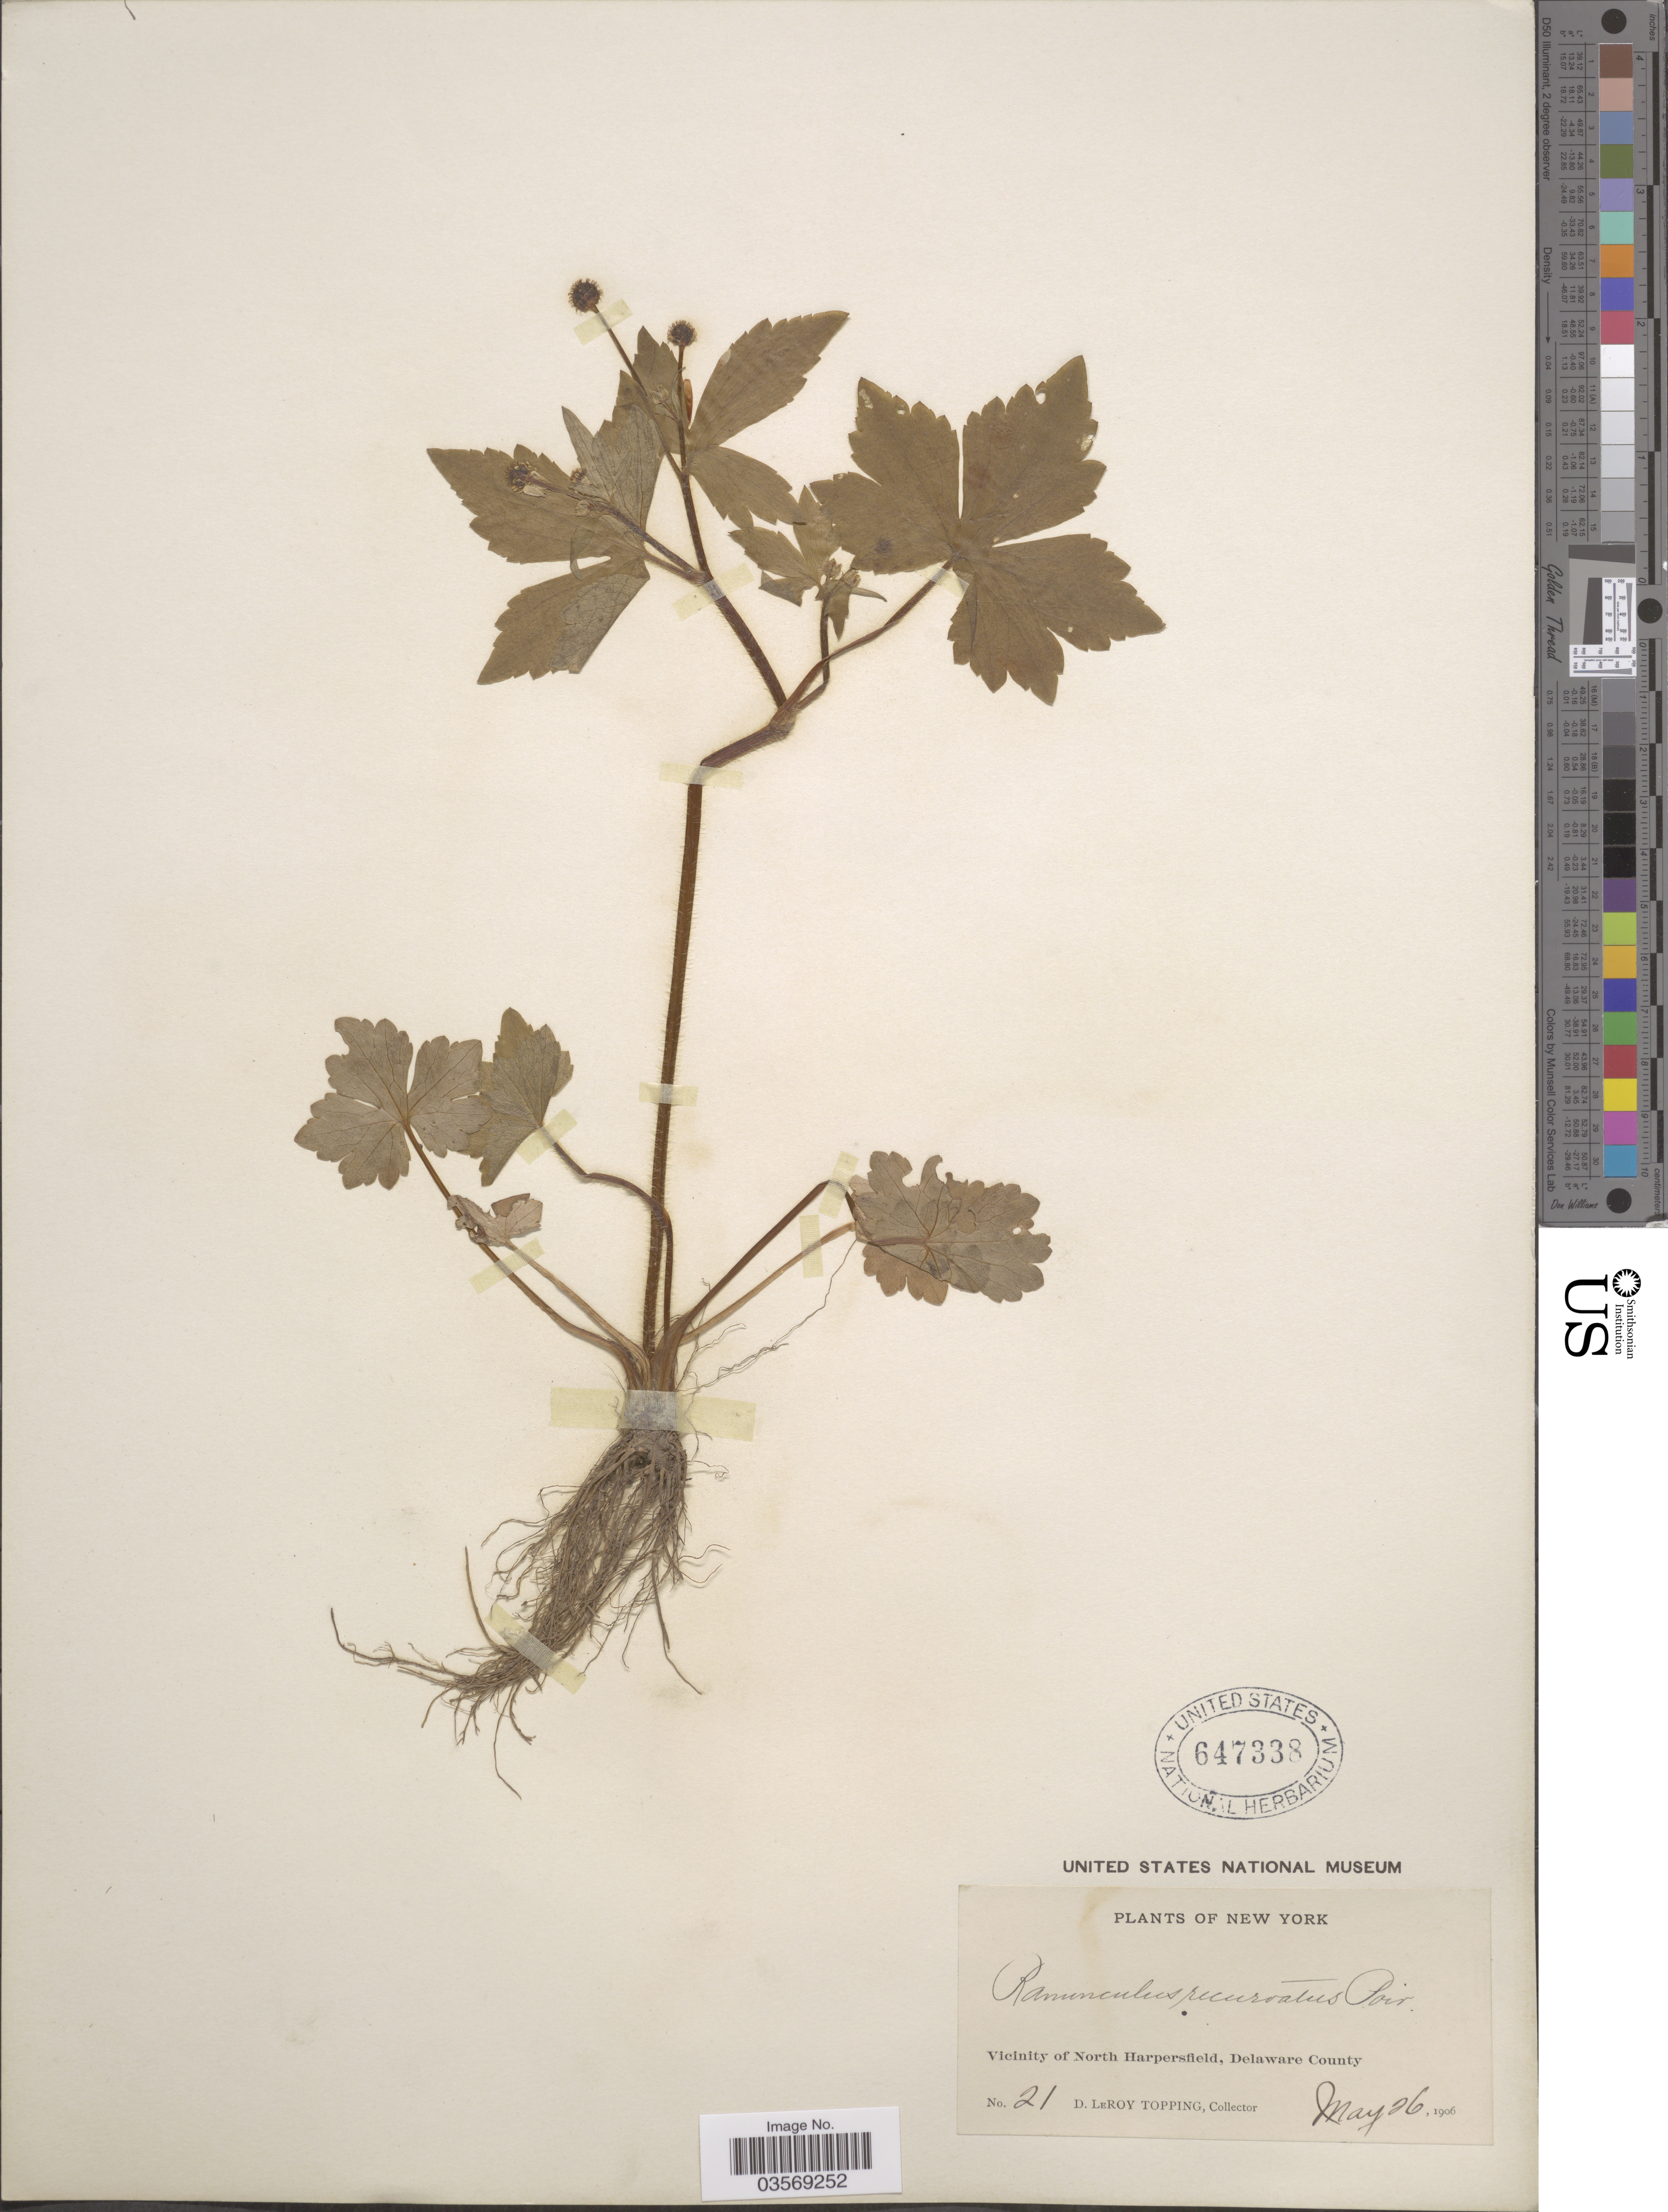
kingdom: Plantae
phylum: Tracheophyta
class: Magnoliopsida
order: Ranunculales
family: Ranunculaceae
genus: Ranunculus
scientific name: Ranunculus recurvatus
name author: Poir.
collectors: D. L. Topping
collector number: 21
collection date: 1906-05-26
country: United States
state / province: New York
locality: Vicinity of North Harpersfield, Delaware County.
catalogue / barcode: US 647338